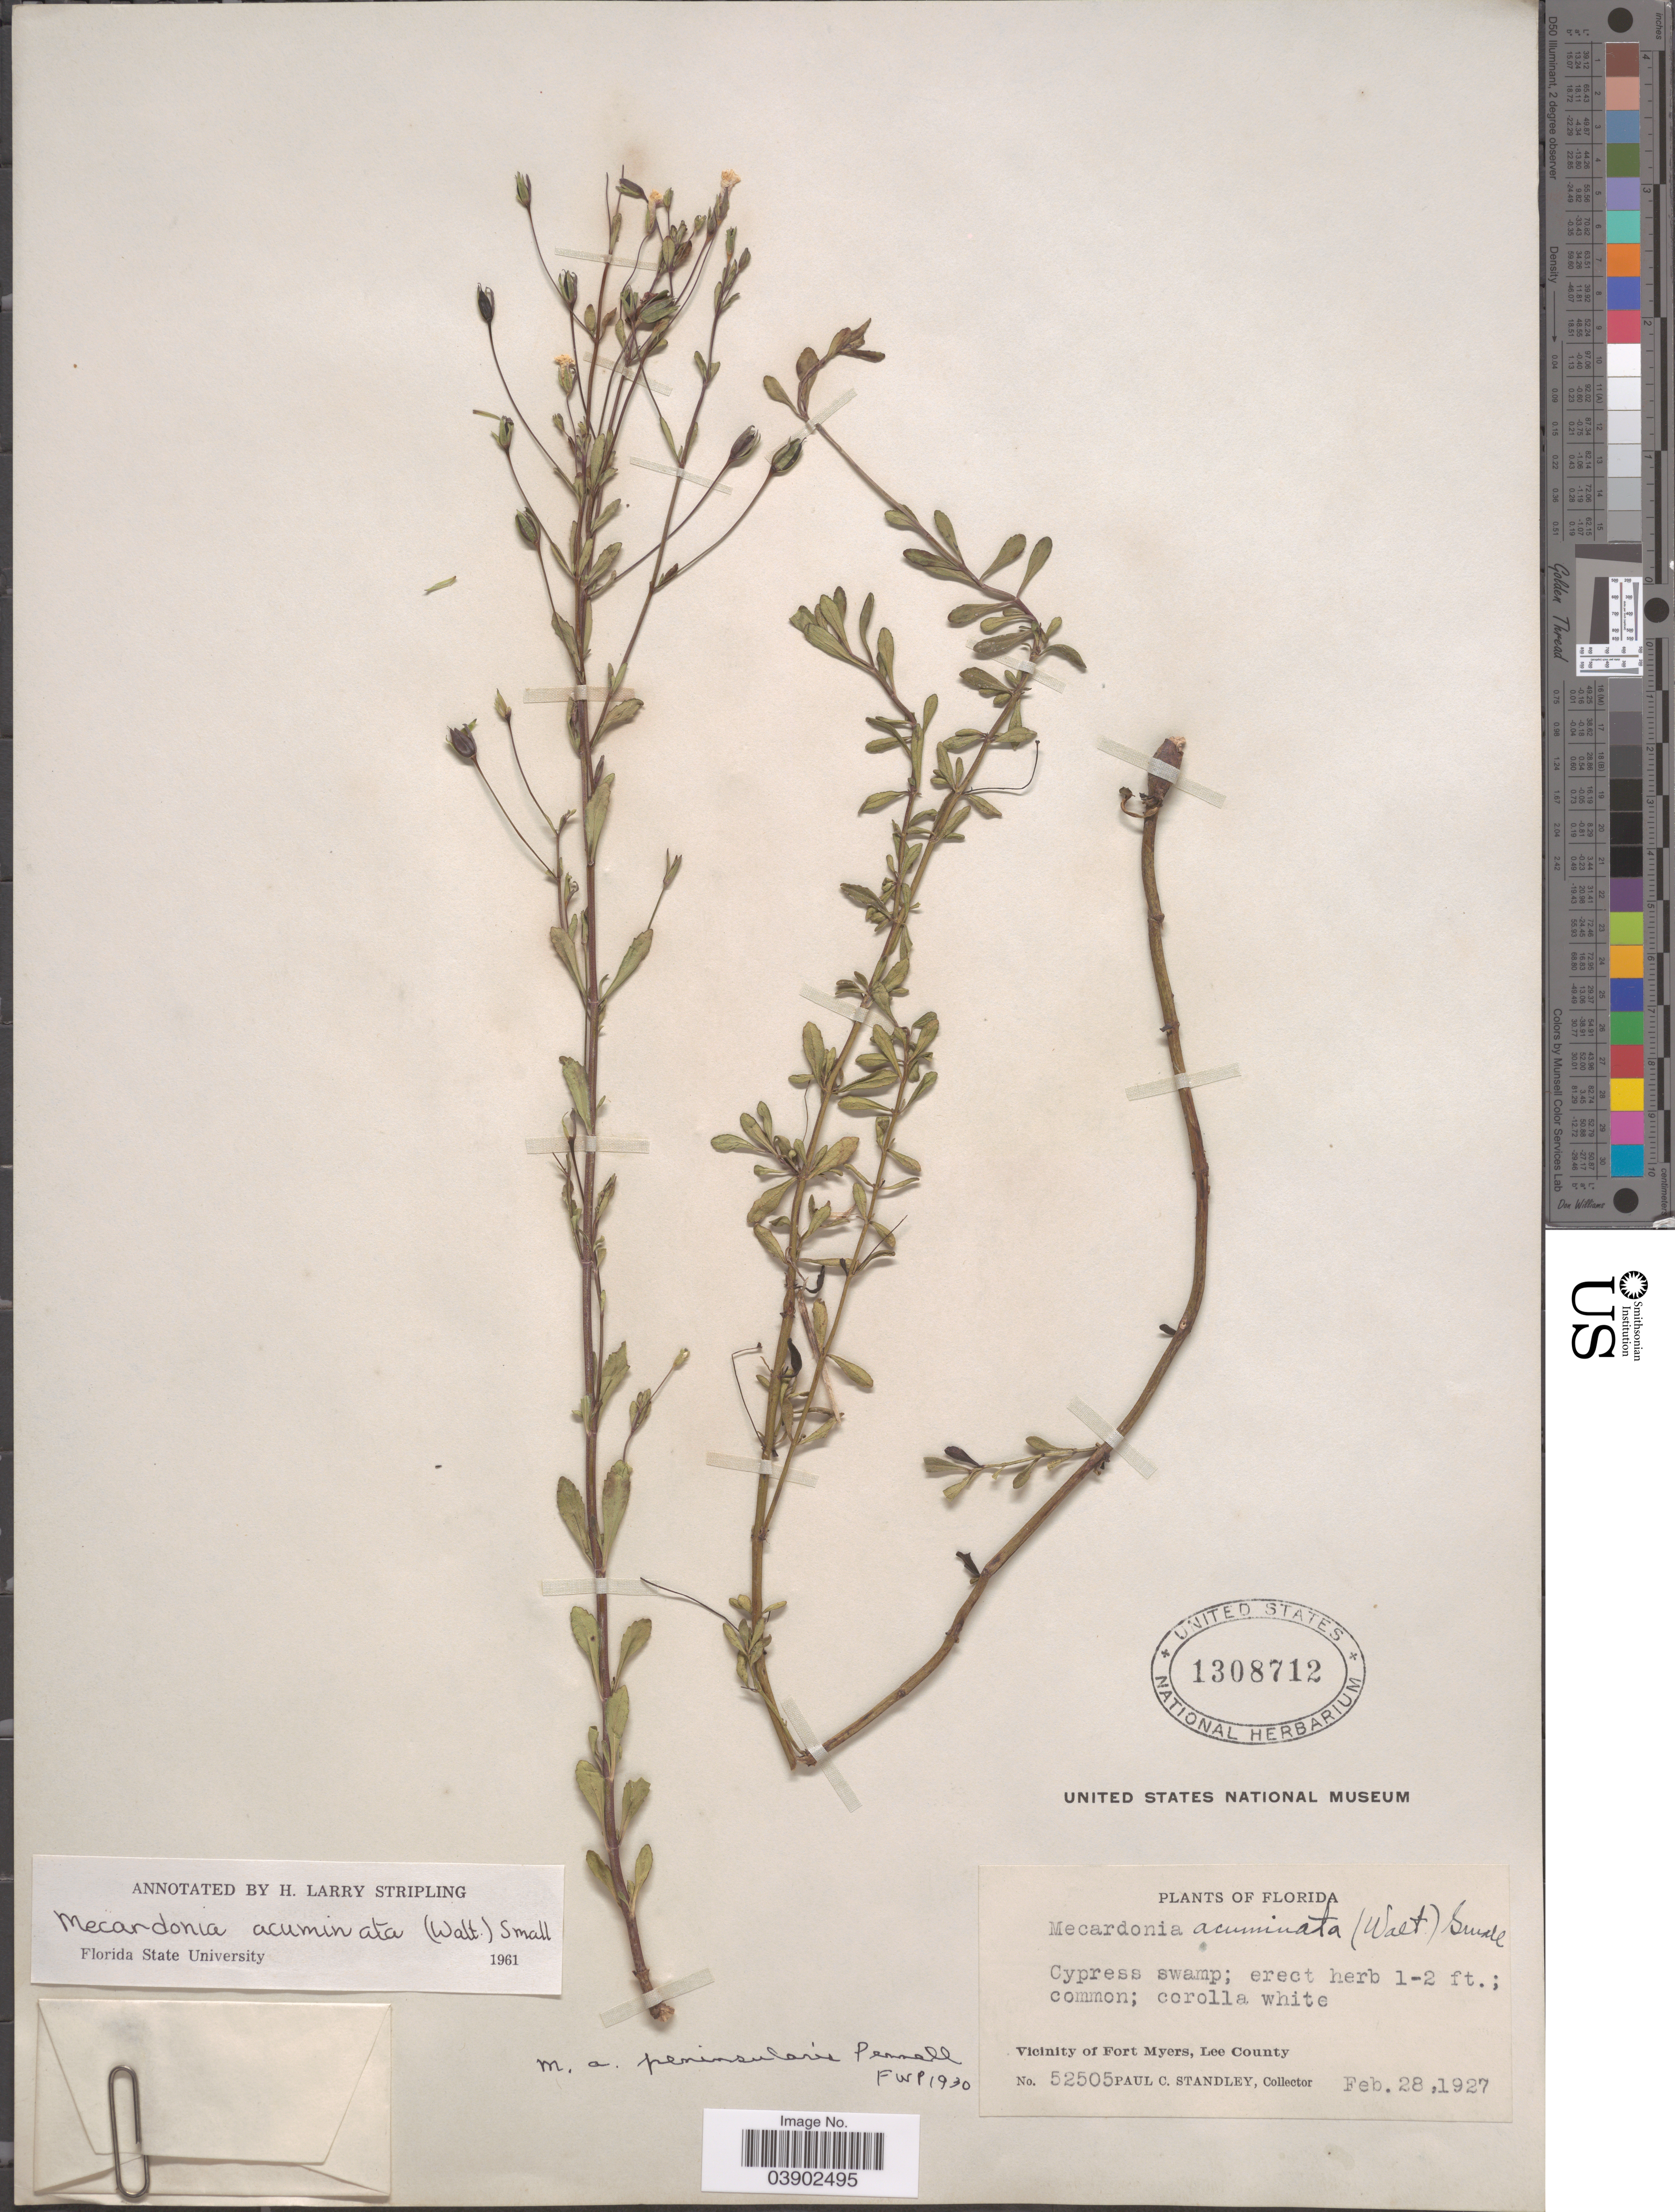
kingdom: Plantae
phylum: Tracheophyta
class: Magnoliopsida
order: Lamiales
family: Plantaginaceae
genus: Mecardonia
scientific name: Mecardonia acuminata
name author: (Walter) Small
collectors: P. C. Standley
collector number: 52505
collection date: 1927-02-28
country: United States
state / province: Florida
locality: Vicinity of Fort Myers, Lee County.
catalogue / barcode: US 1308712